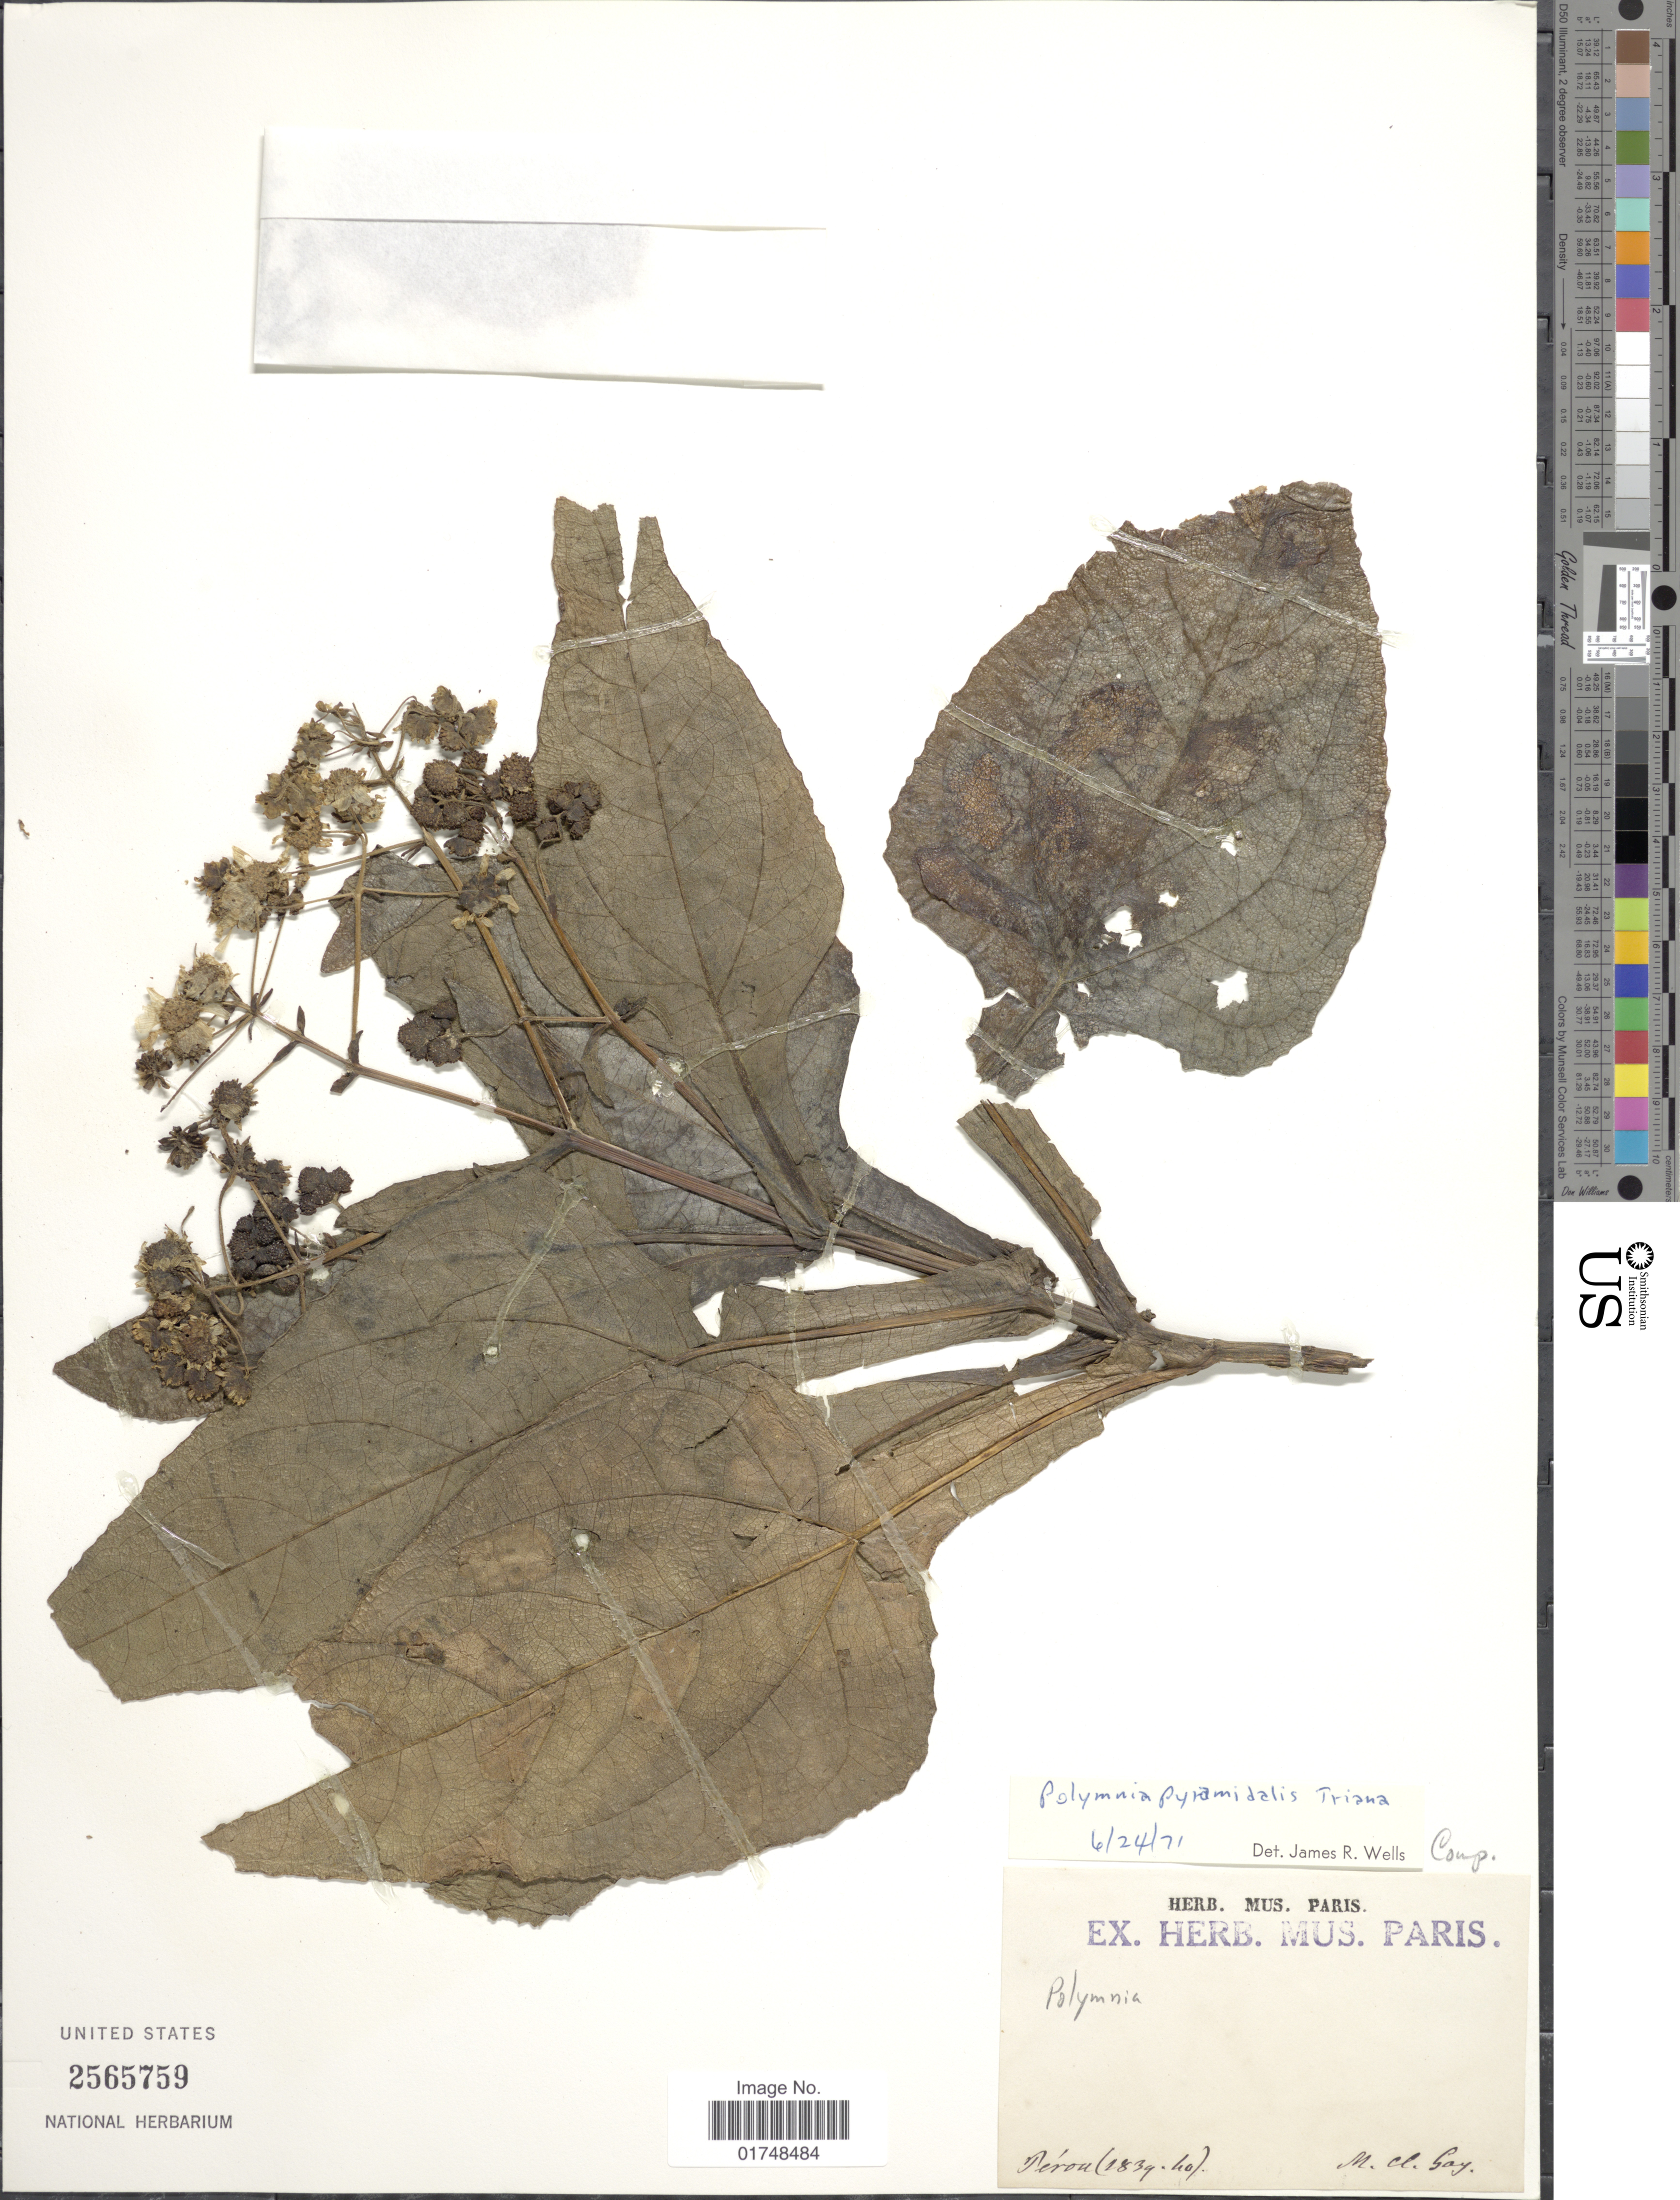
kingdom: Plantae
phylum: Tracheophyta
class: Magnoliopsida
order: Asterales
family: Asteraceae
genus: Smallanthus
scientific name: Smallanthus pyramidalis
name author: (Triana) H. Rob.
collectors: M. Gay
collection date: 1839/1840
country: France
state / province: Auvergne-Rhône-Alpes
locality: Perou [interpreted]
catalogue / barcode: US 2565759